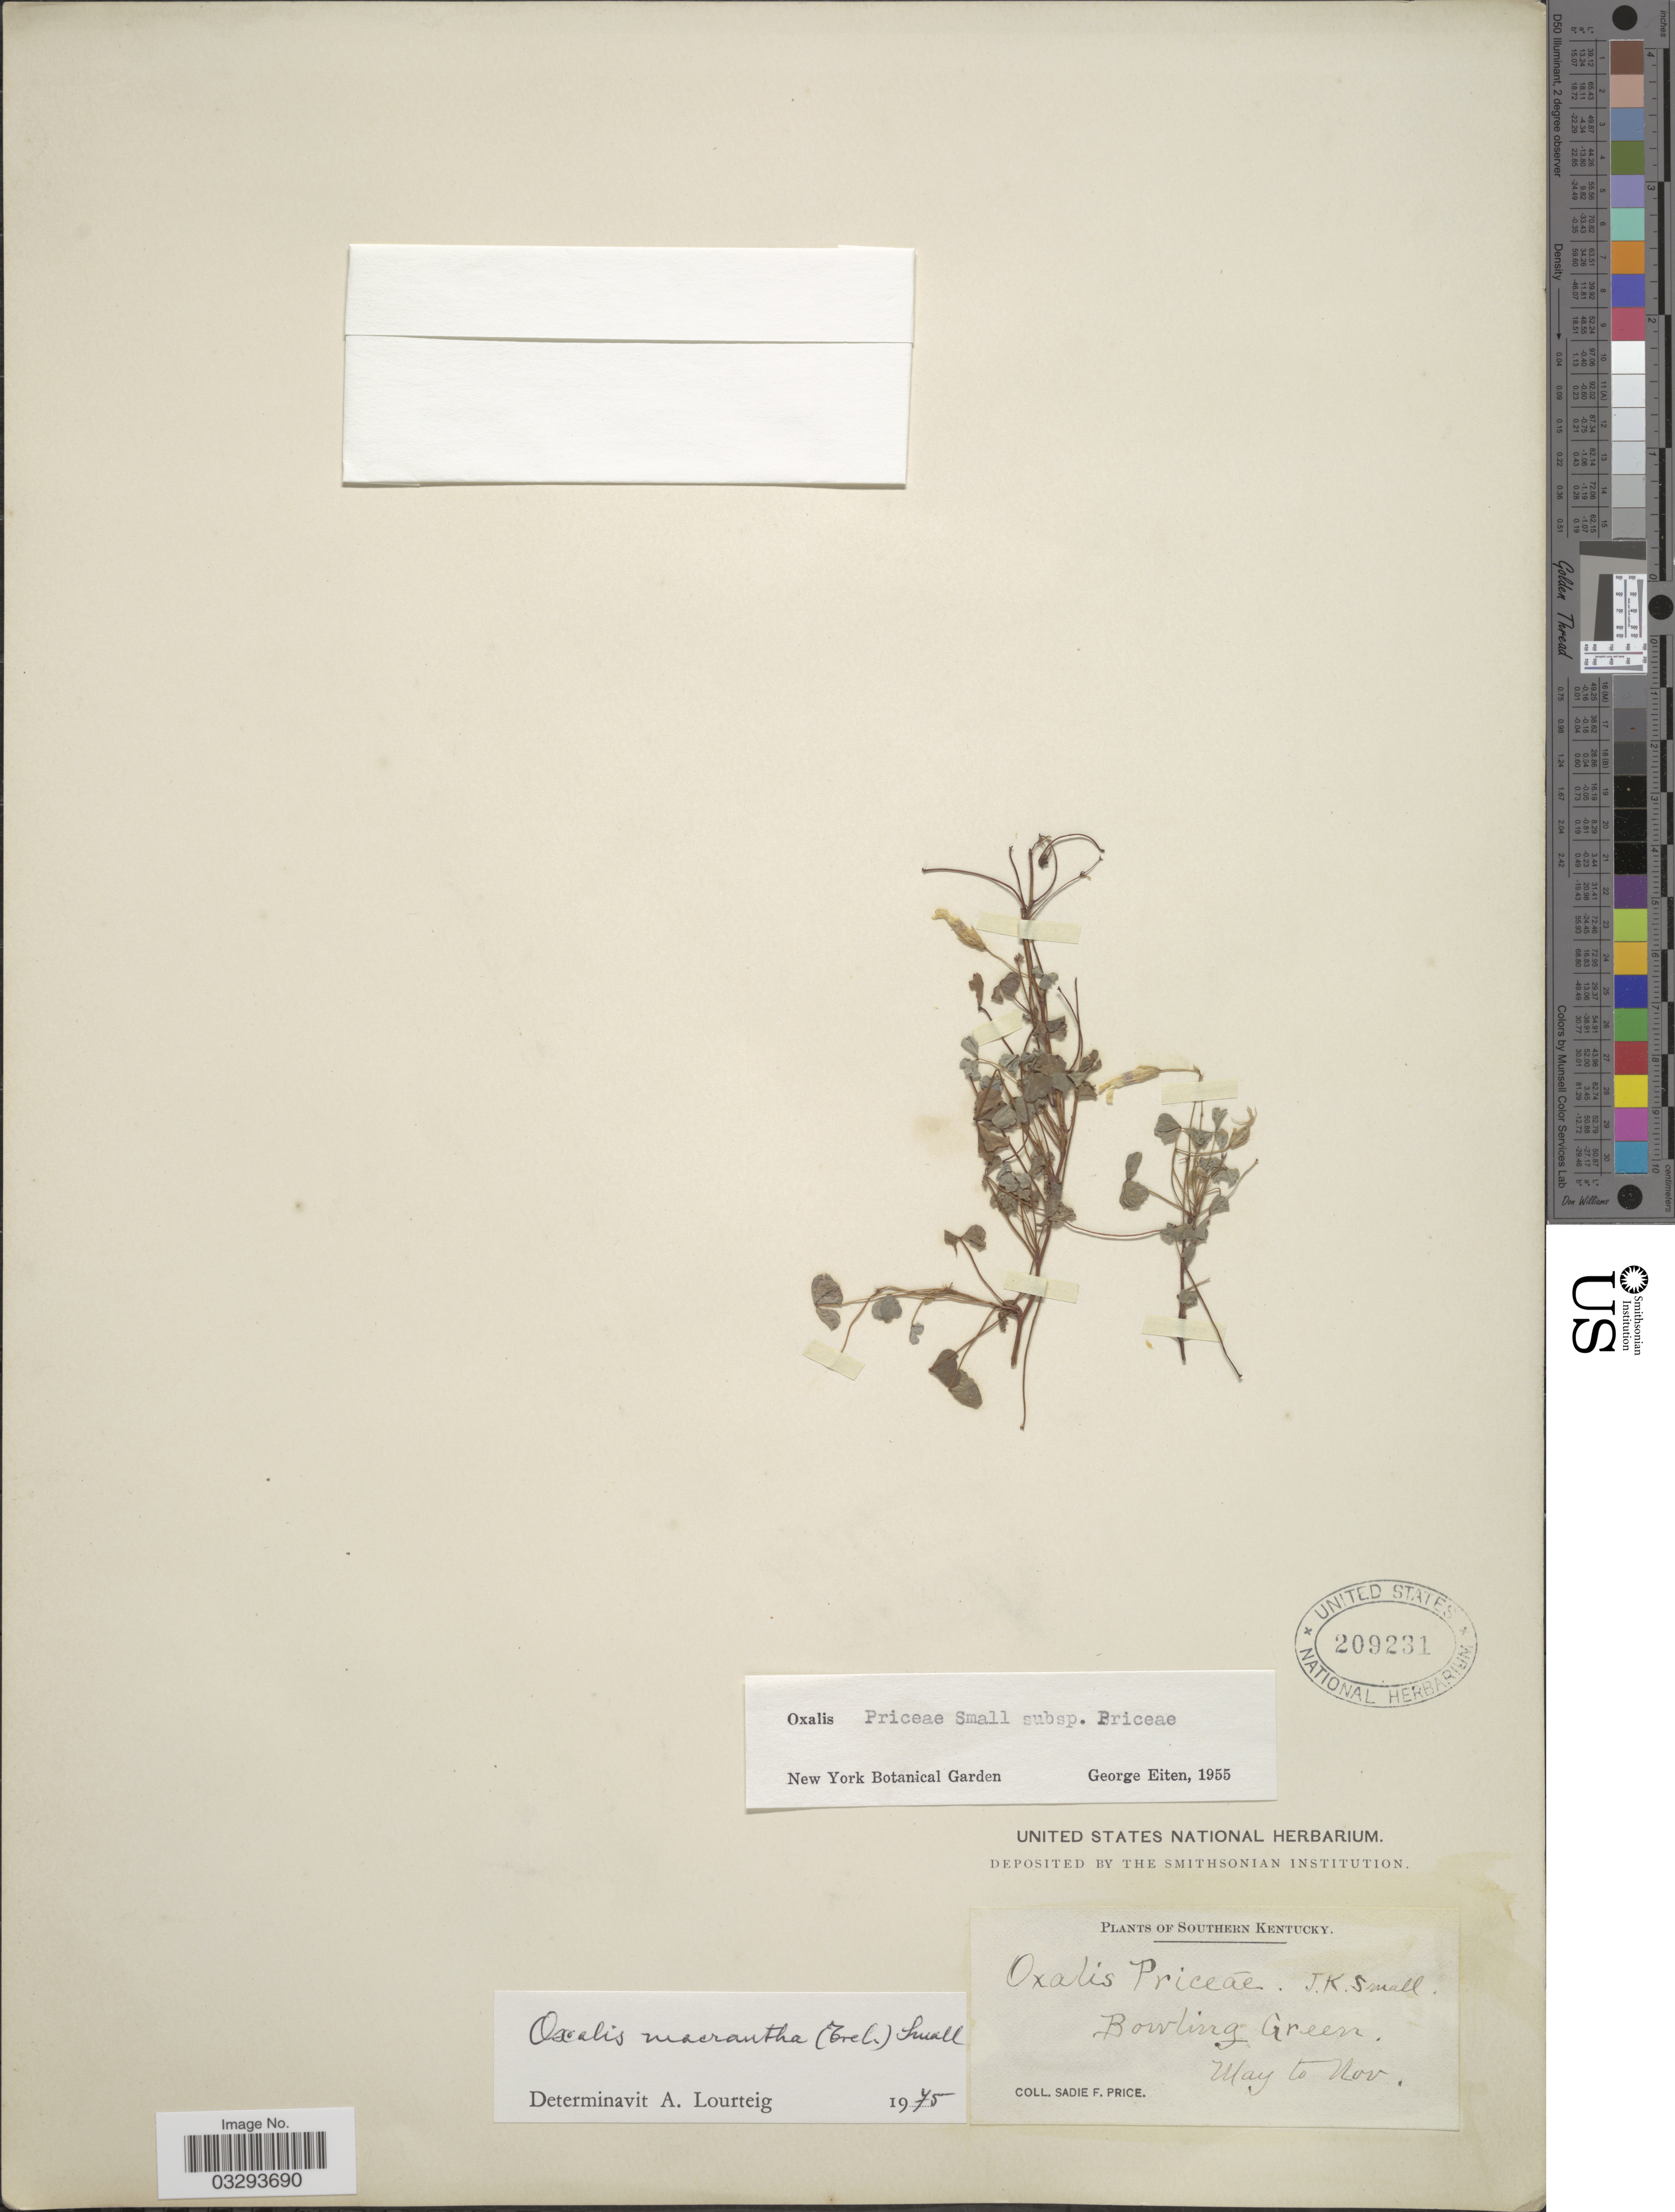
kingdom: Plantae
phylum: Tracheophyta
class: Magnoliopsida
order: Oxalidales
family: Oxalidaceae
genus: Oxalis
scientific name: Oxalis macrantha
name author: (Trel.) Small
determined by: Lourteig, A.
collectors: S. Price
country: United States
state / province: Kentucky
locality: Southern Kentucky. Bowling Green.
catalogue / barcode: US 209231